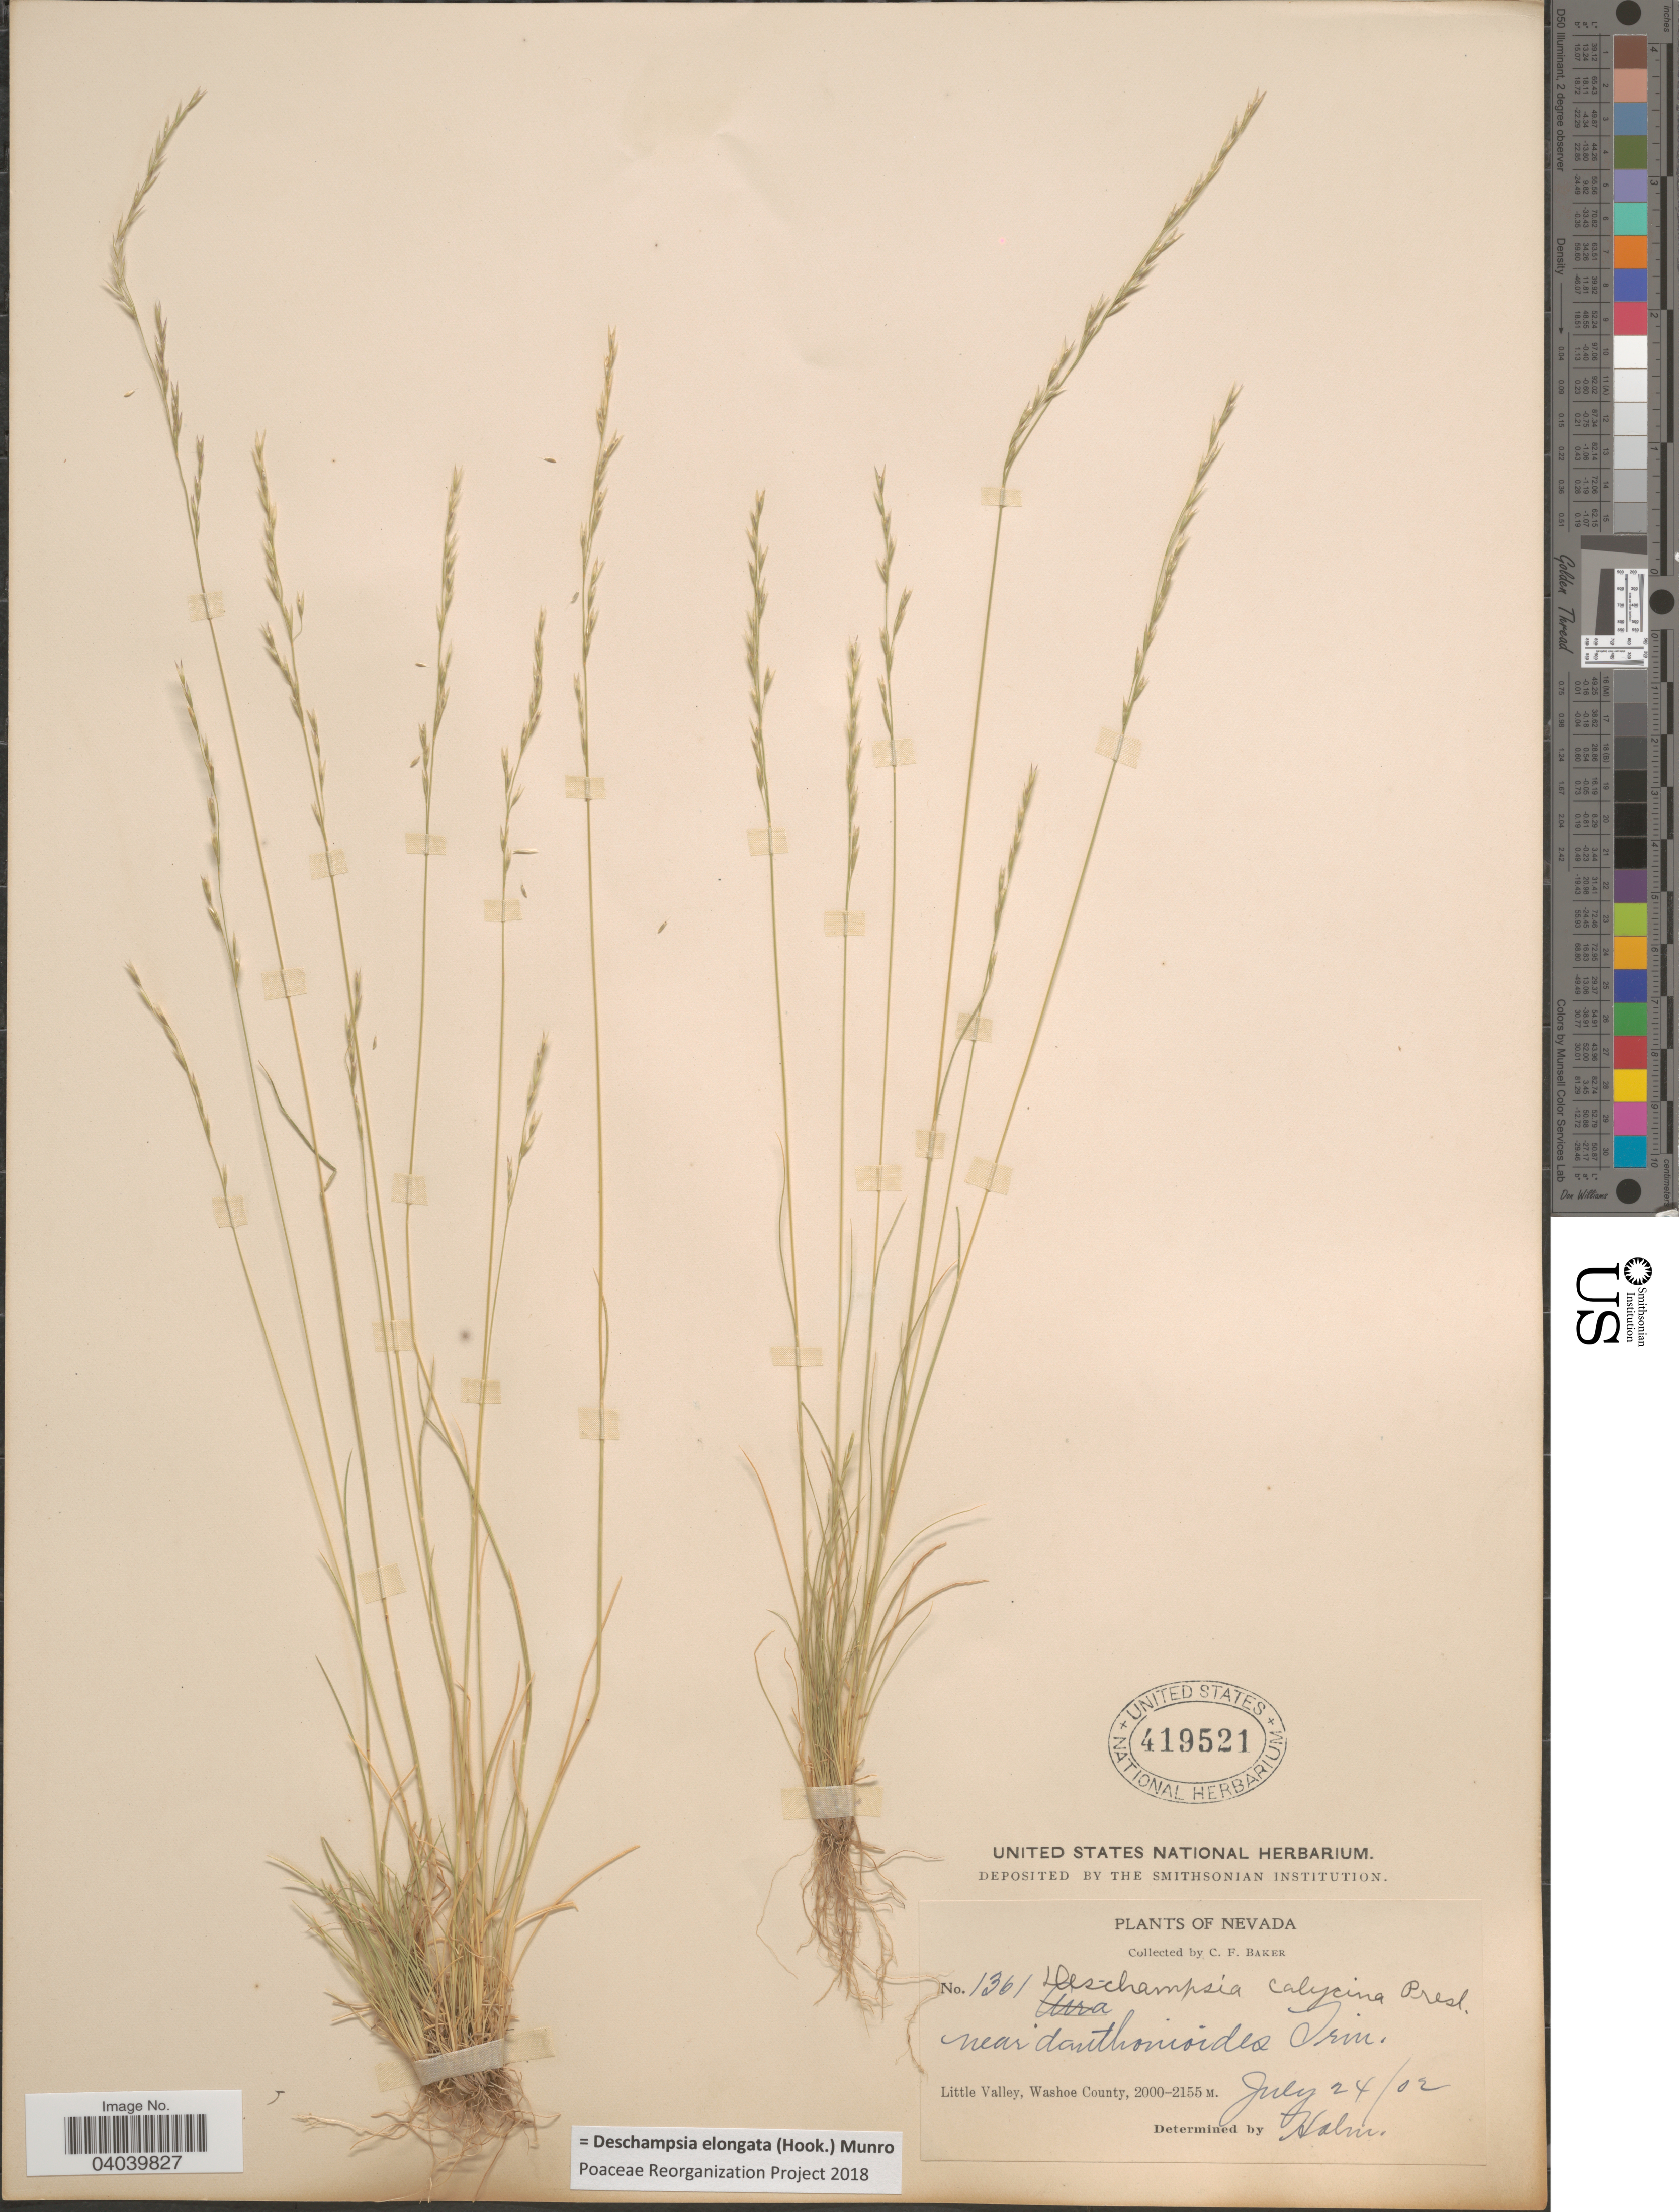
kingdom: Plantae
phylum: Tracheophyta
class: Liliopsida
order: Poales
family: Poaceae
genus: Deschampsia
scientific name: Deschampsia elongata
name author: (Hook.) Munro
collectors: C. F. Baker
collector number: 1361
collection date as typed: Transcribed d/m/y: 24/7/2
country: United States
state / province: Nevada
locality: Little Valley, Washoe County.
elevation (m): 2000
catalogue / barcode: US 419521